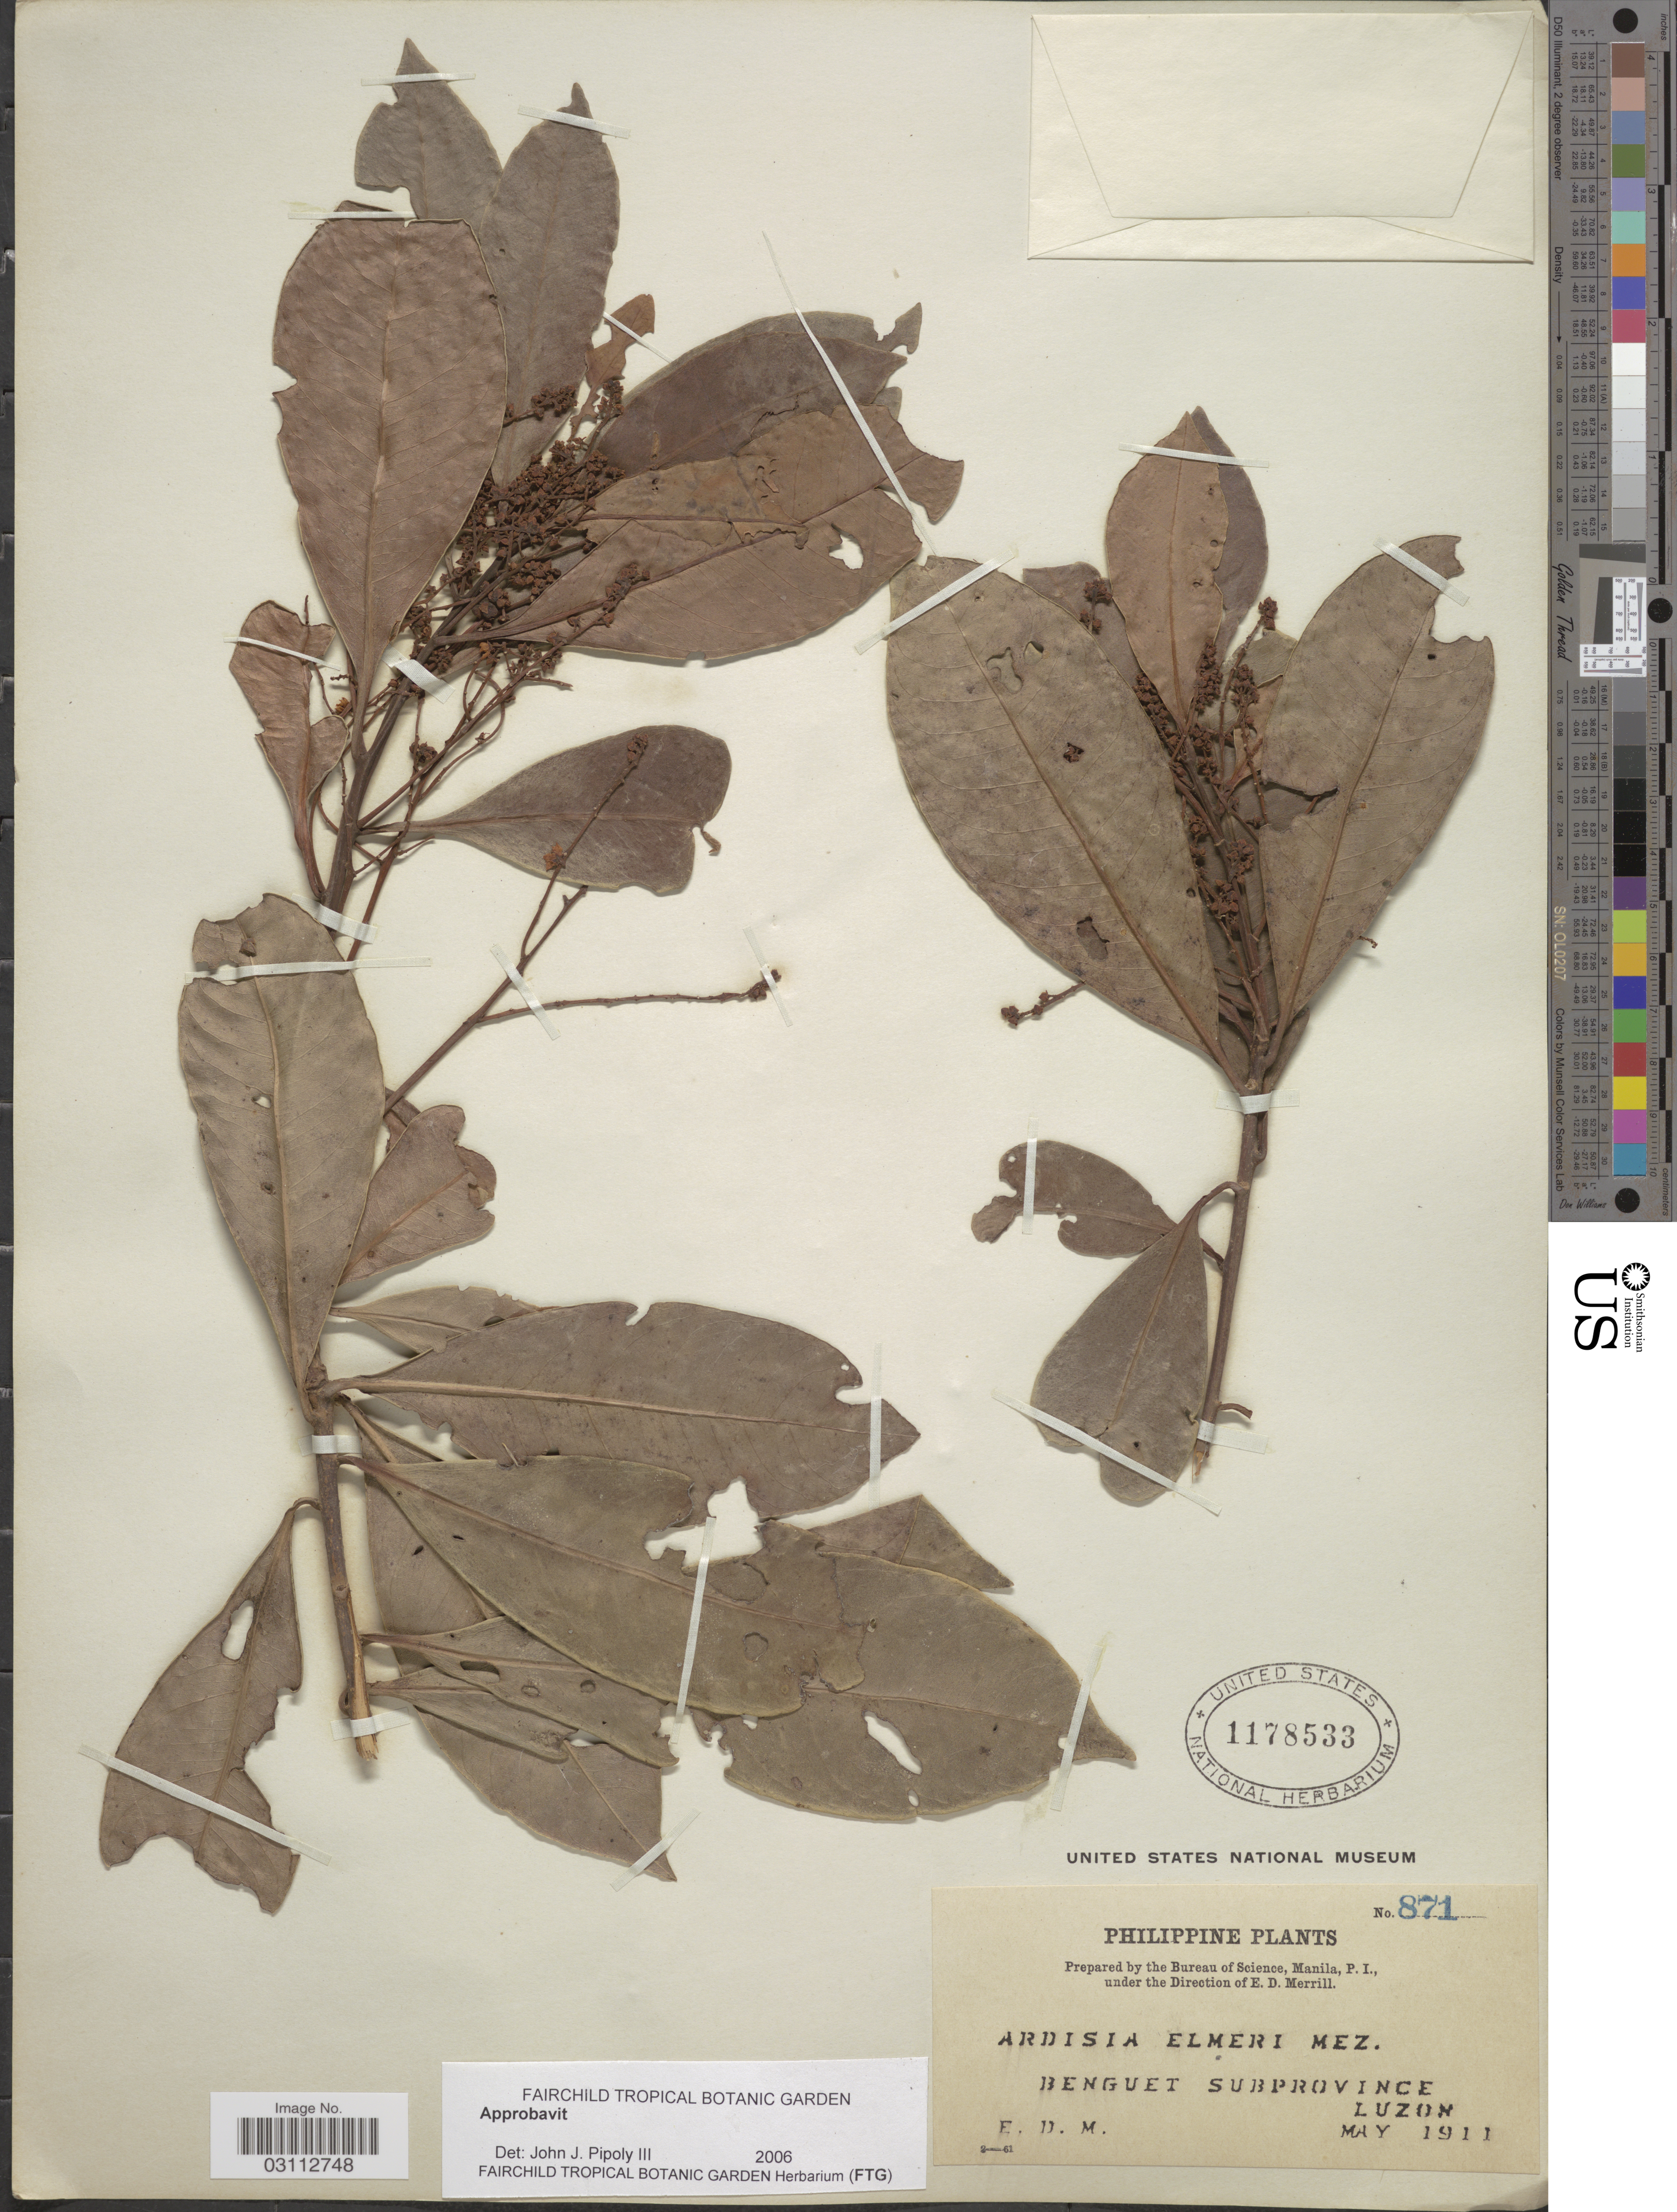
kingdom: Plantae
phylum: Tracheophyta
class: Magnoliopsida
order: Ericales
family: Primulaceae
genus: Ardisia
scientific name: Ardisia elmeri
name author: Mez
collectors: E. D. Merrill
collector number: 871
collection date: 1911-05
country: Philippines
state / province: Cordillera (Administrative Region)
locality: Benguet Subprovince, Luzon.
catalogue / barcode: US 1178533